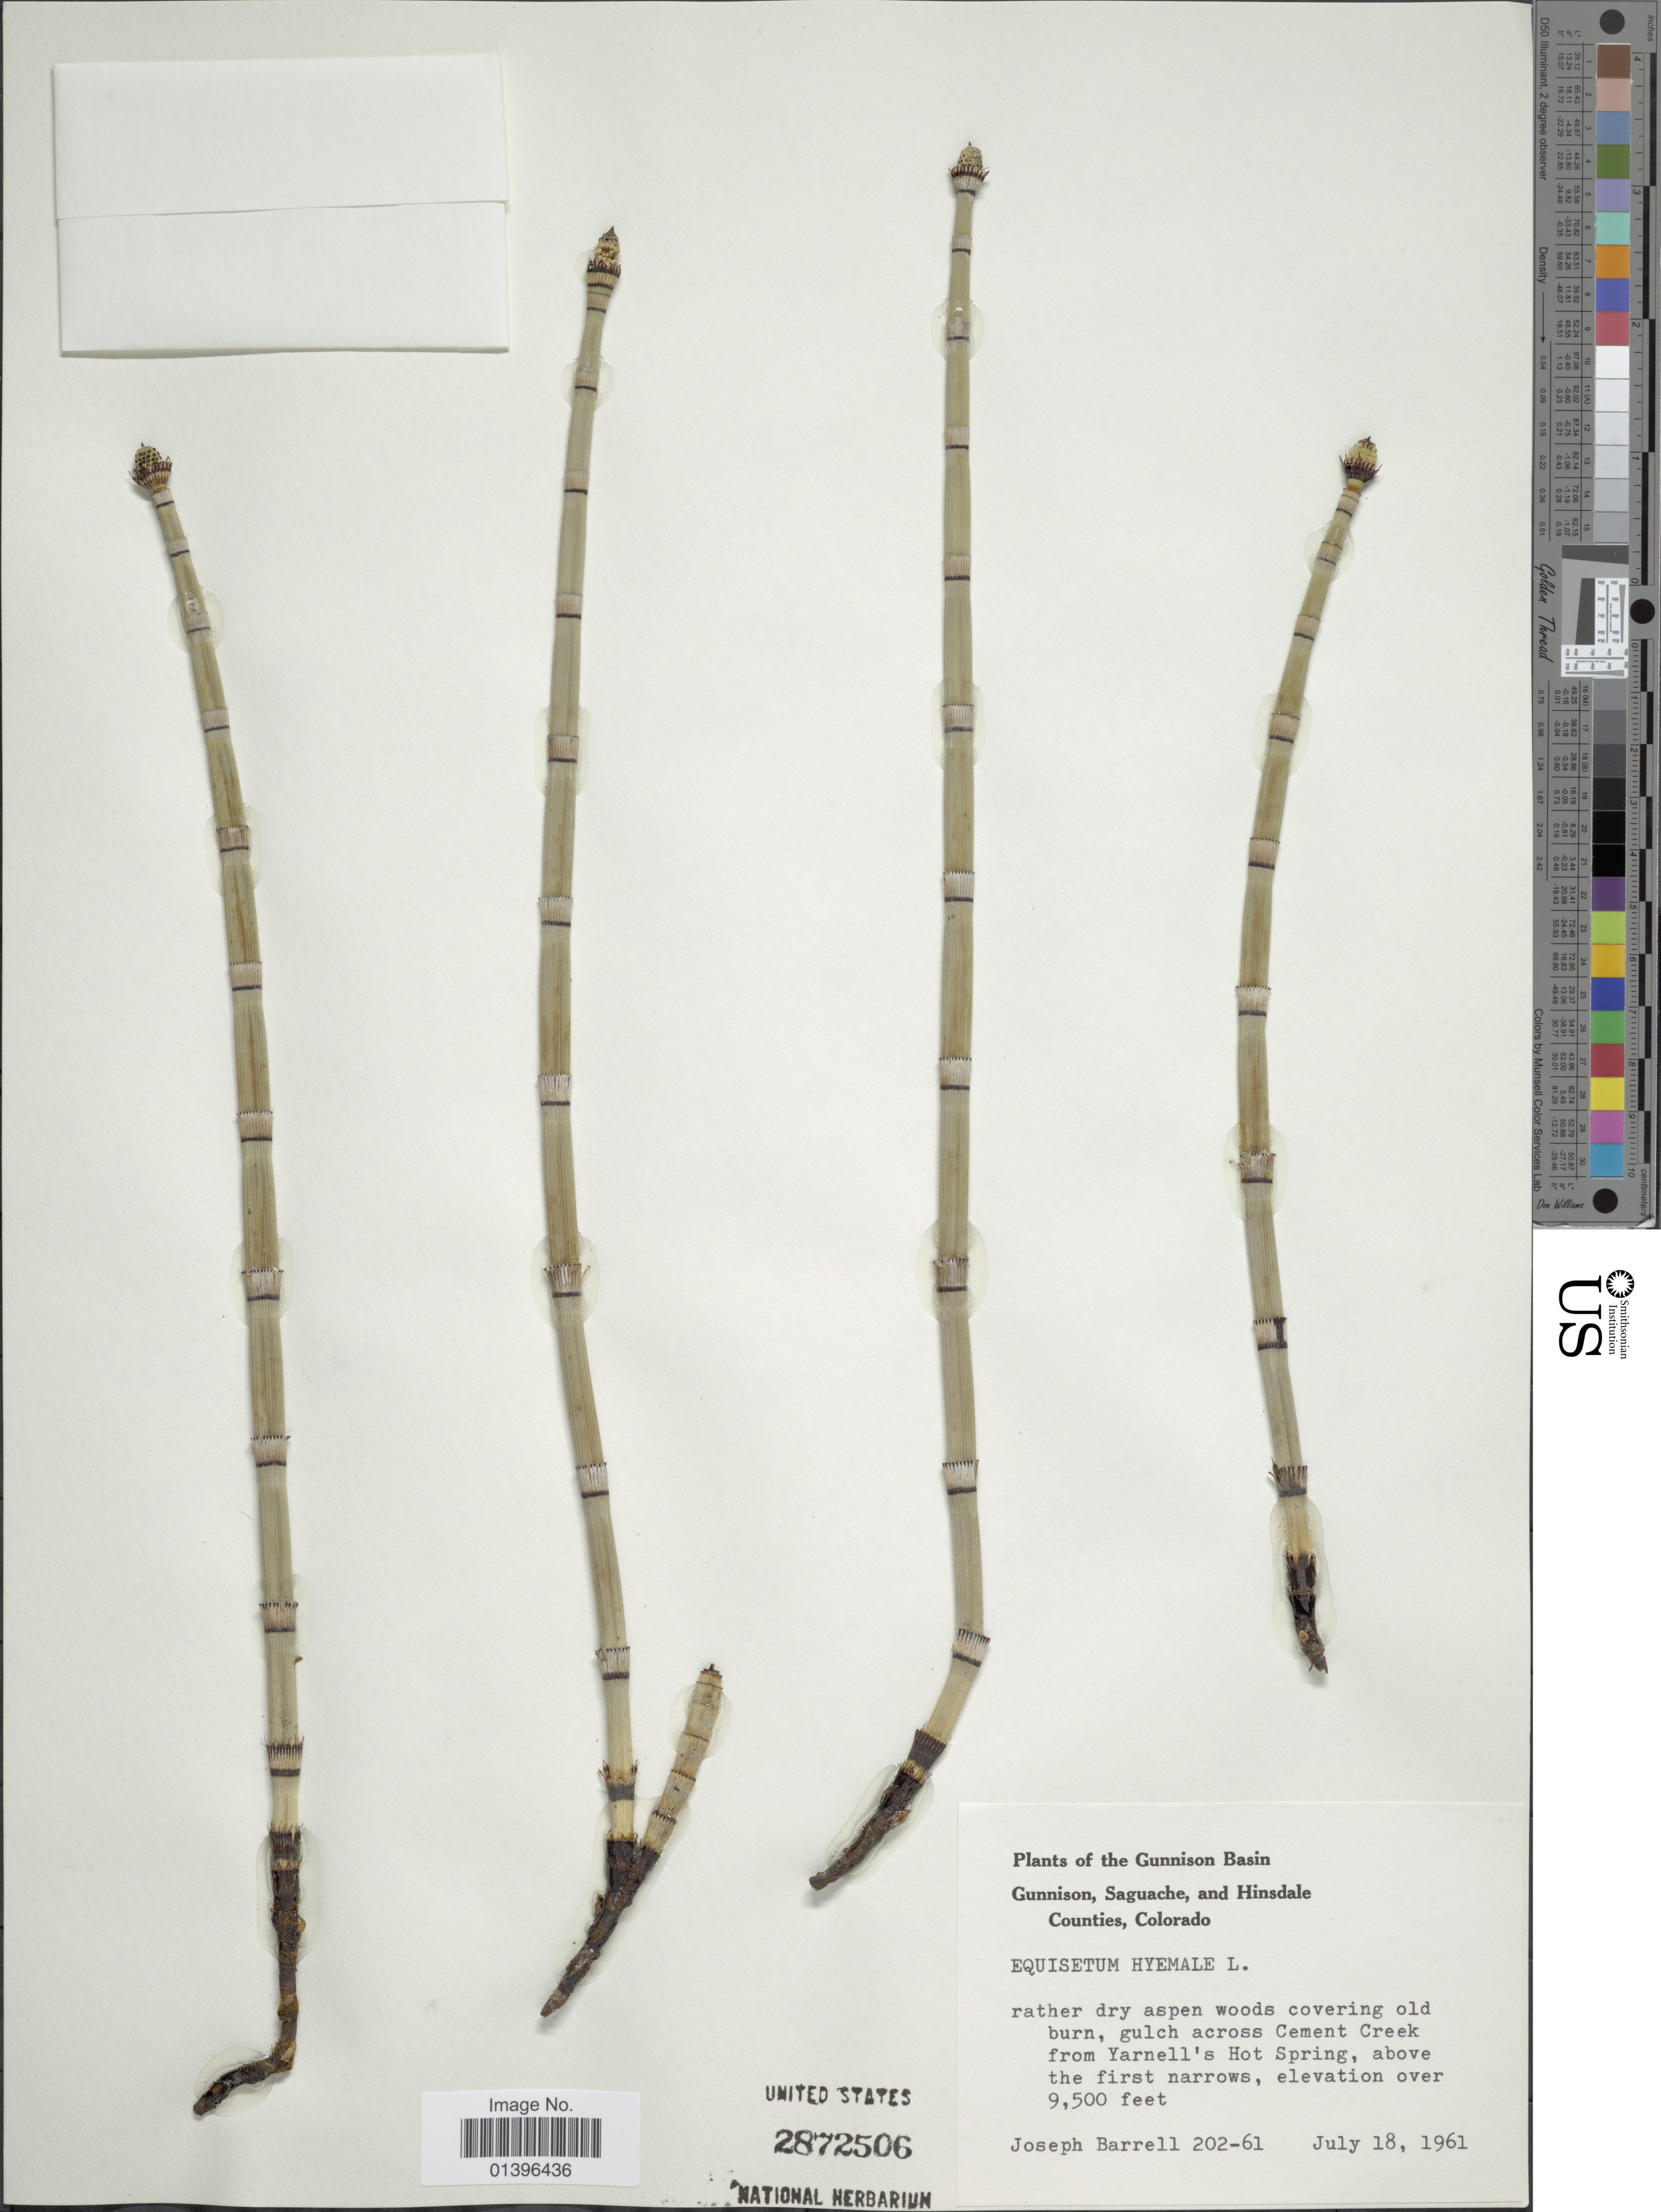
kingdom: Plantae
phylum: Tracheophyta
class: Polypodiopsida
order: Equisetales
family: Equisetaceae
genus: Equisetum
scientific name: Equisetum hyemale var. affine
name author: (Engelm.) A.A. Eaton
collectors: J. Barrell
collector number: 202-61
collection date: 1961-07-18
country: United States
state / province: Colorado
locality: Gunnison Basin. Gunnison, Saguache, and Hinsdale Counties, Colorado. Gulch across Cement Creek from Yarnell's Hot Springs, above the first narrows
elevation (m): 2896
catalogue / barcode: US 2872506